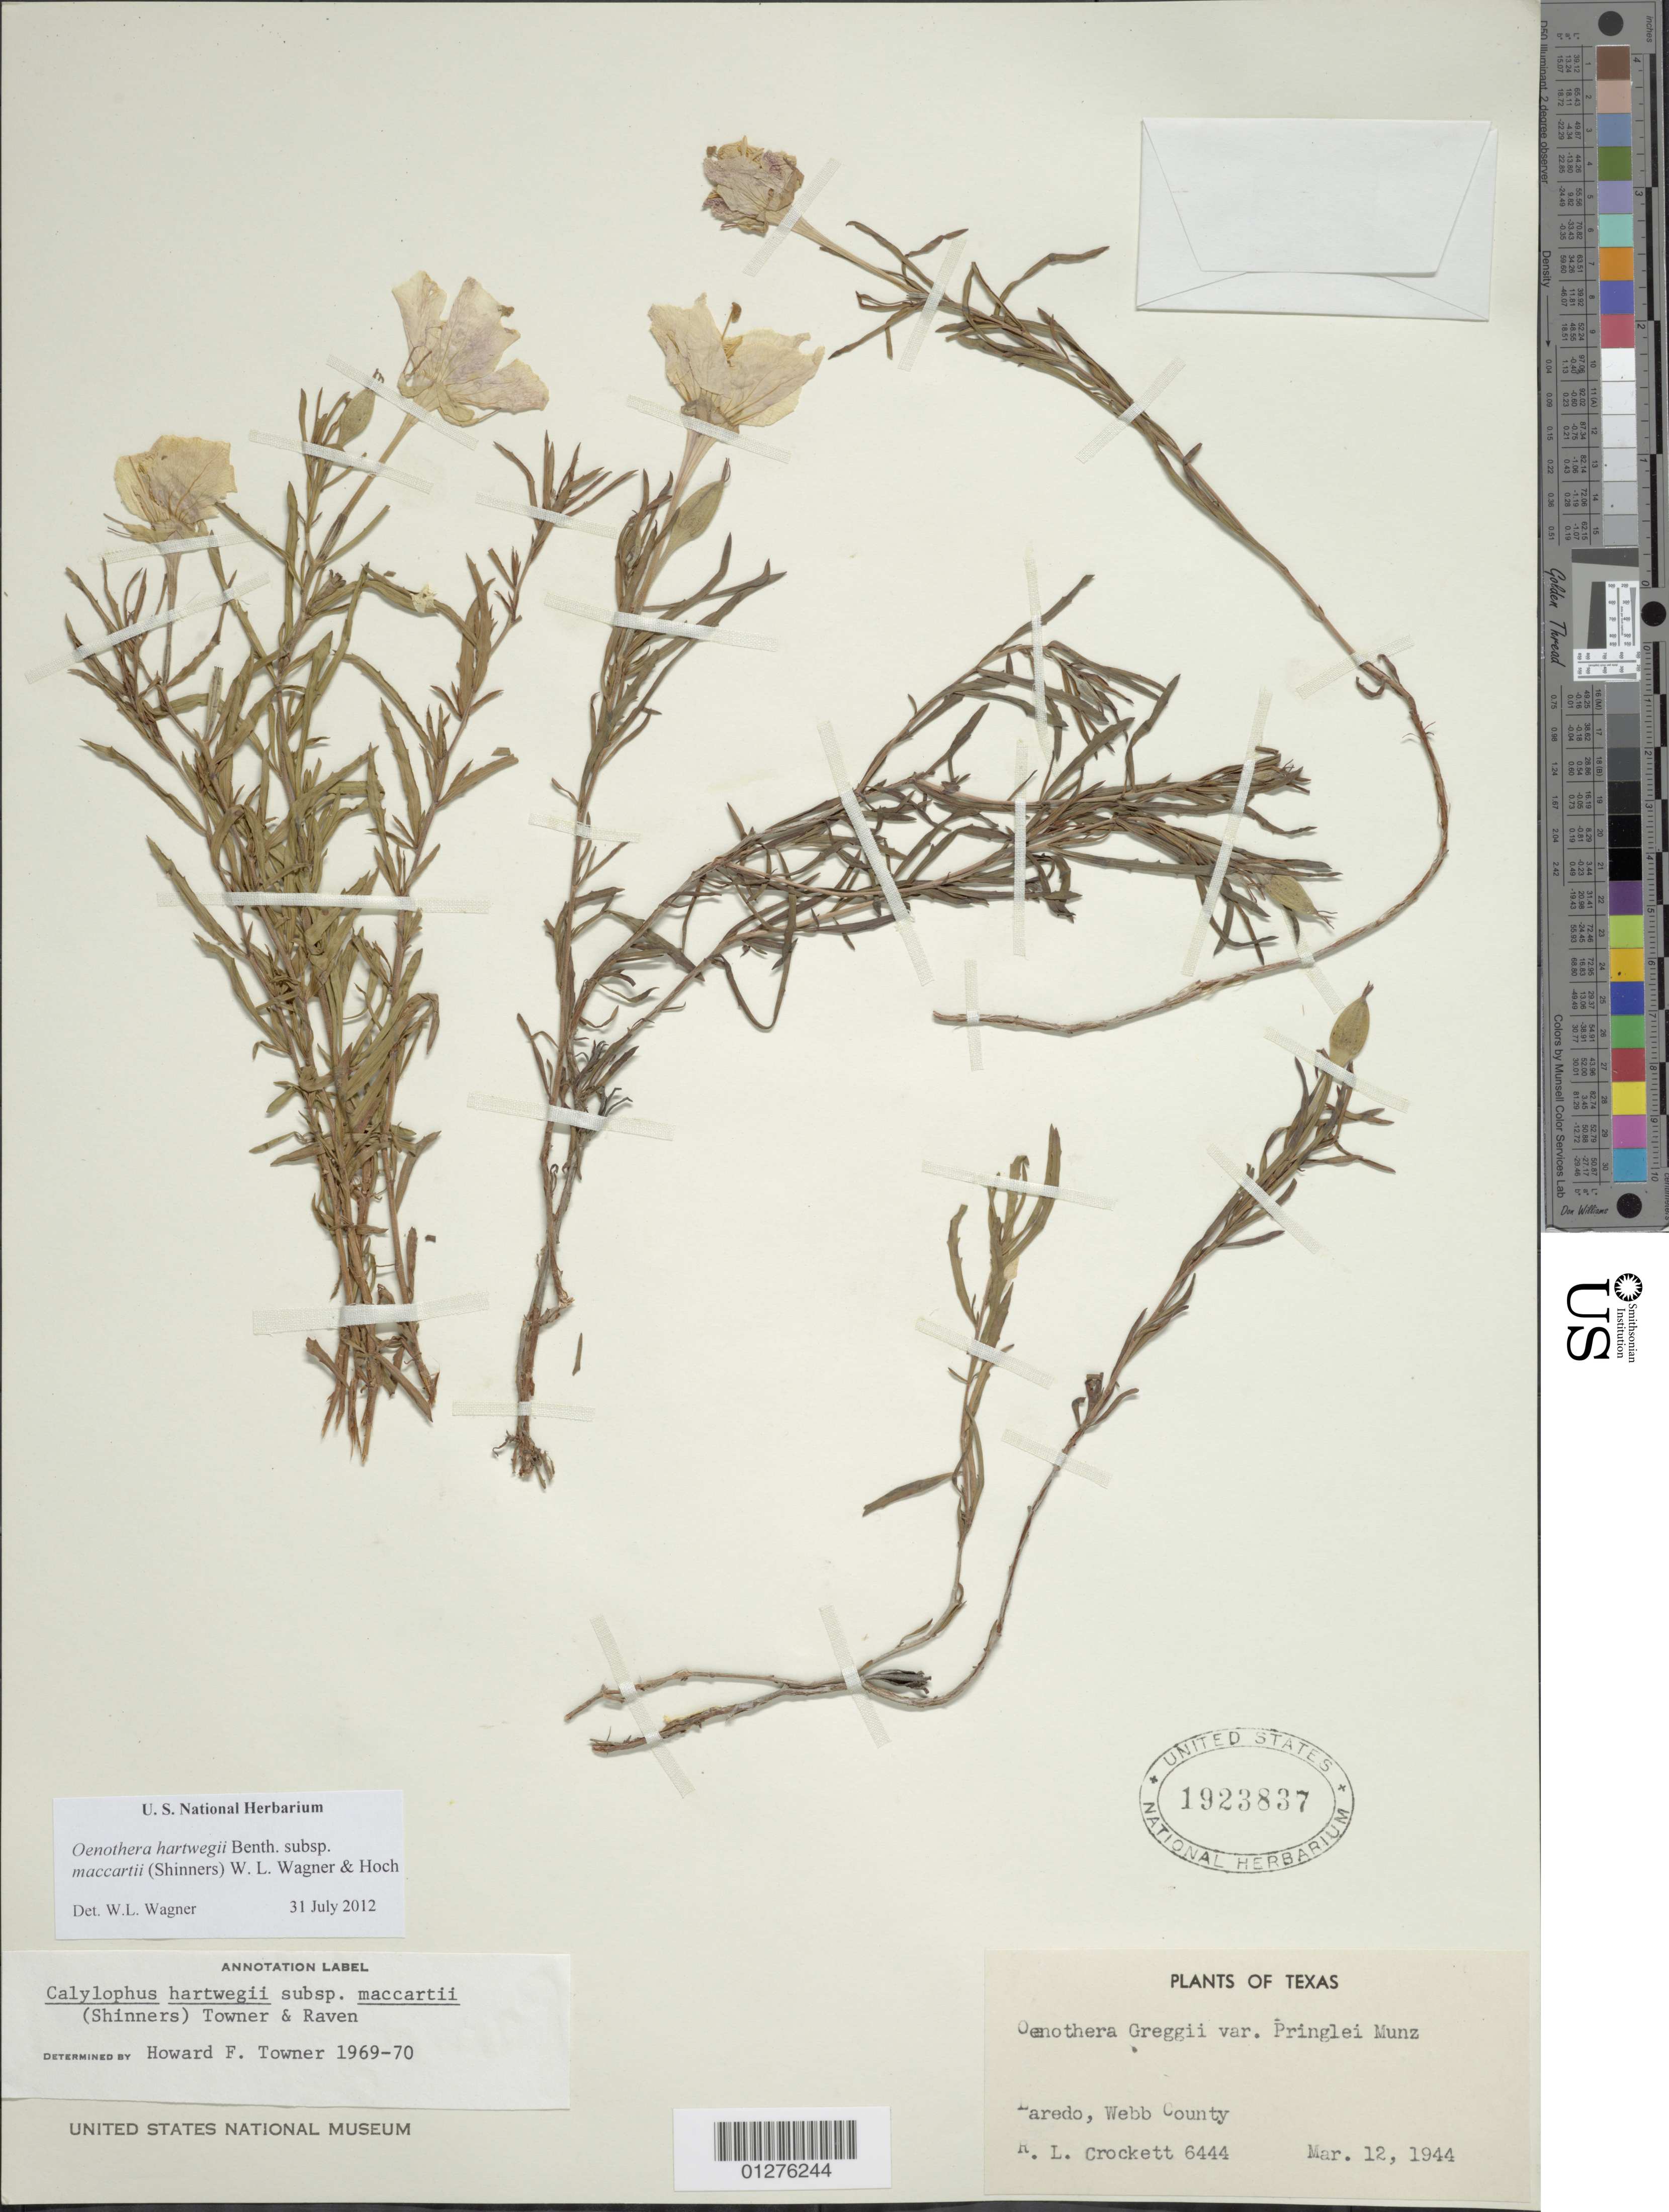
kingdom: Plantae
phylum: Tracheophyta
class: Magnoliopsida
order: Myrtales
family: Onagraceae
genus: Oenothera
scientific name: Oenothera hartwegii subsp. maccartii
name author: (Shinners) W.L. Wagner & Hoch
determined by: Wagner, W. L., (BOT), Smithsonian Institution - National Museum of Natural History (UNITED STATES)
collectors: R. Crockett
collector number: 6444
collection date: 1944-03-12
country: United States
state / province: Texas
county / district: Webb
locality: Laredo.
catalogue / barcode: US 1923837